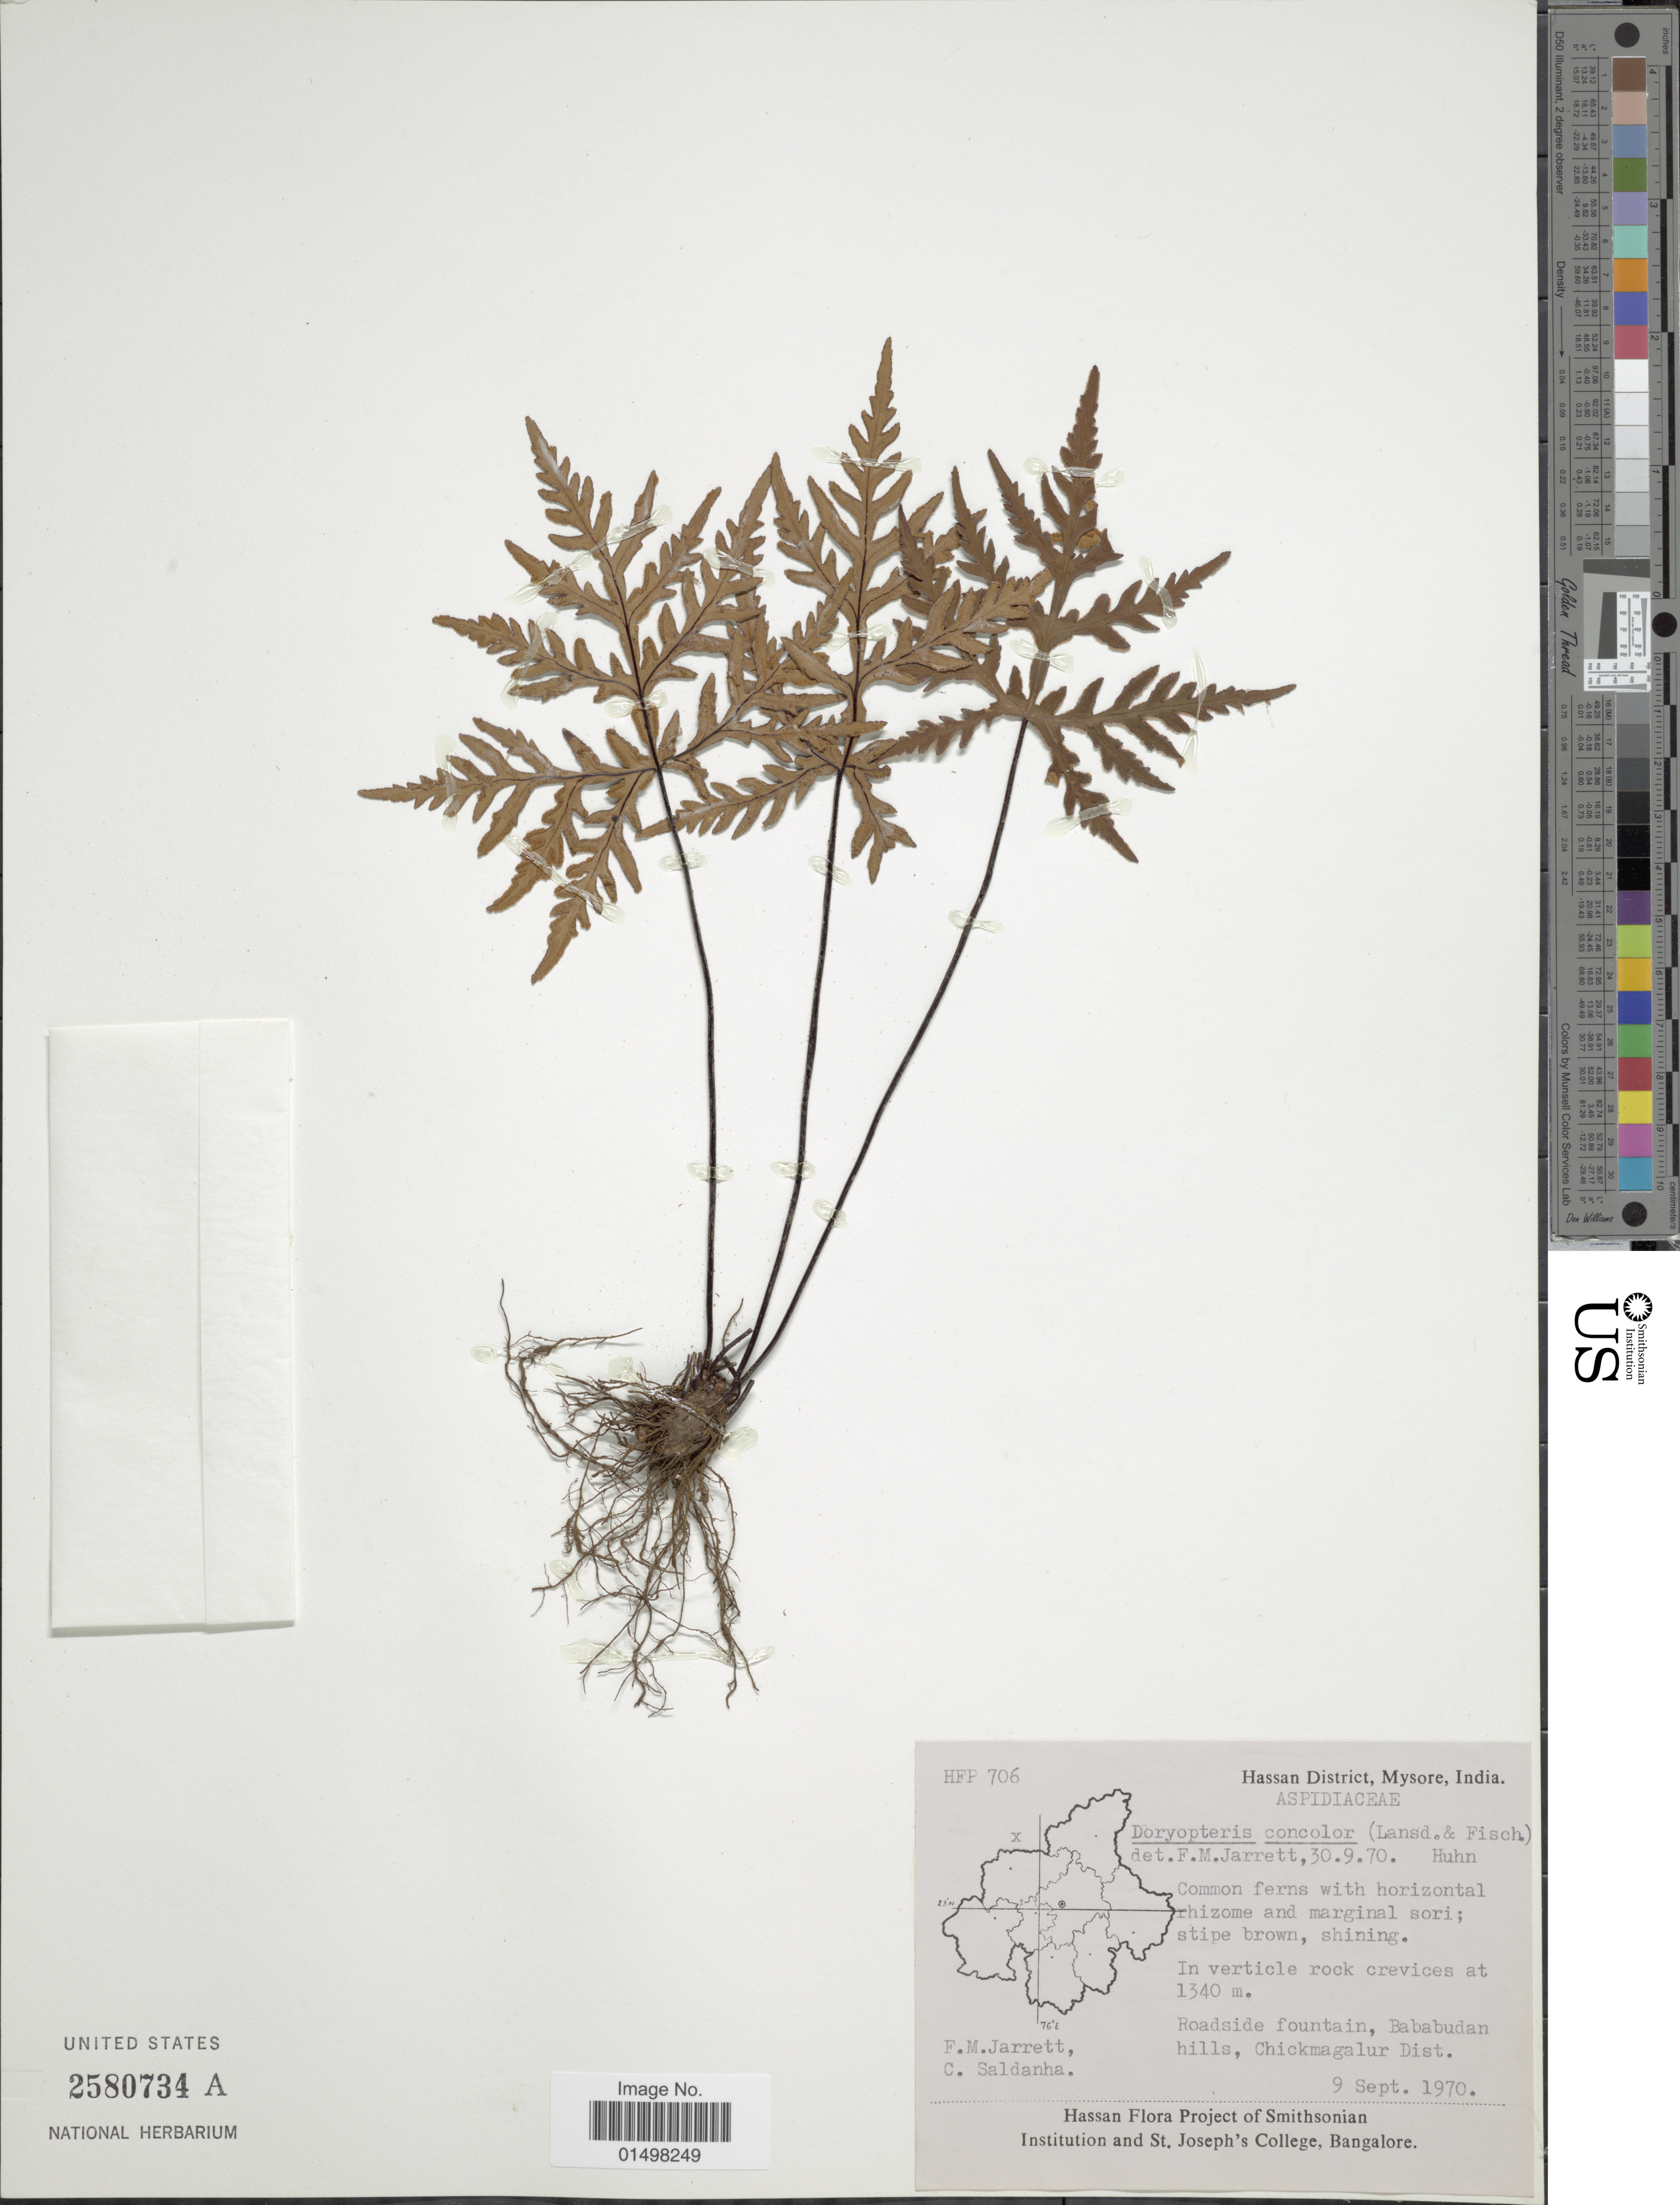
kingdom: Plantae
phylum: Tracheophyta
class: Polypodiopsida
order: Polypodiales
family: Pteridaceae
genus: Doryopteris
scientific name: Doryopteris concolor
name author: (Langsd. & Fisch.) Kuhn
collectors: F. M. Jarrett & C. Saldanha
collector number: HFP 706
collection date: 1970-09-09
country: India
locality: Hassan District, Mysore. Roadside fountain, Babbudan hills, Chickmagalur Dist.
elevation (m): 1340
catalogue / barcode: US 2580734A